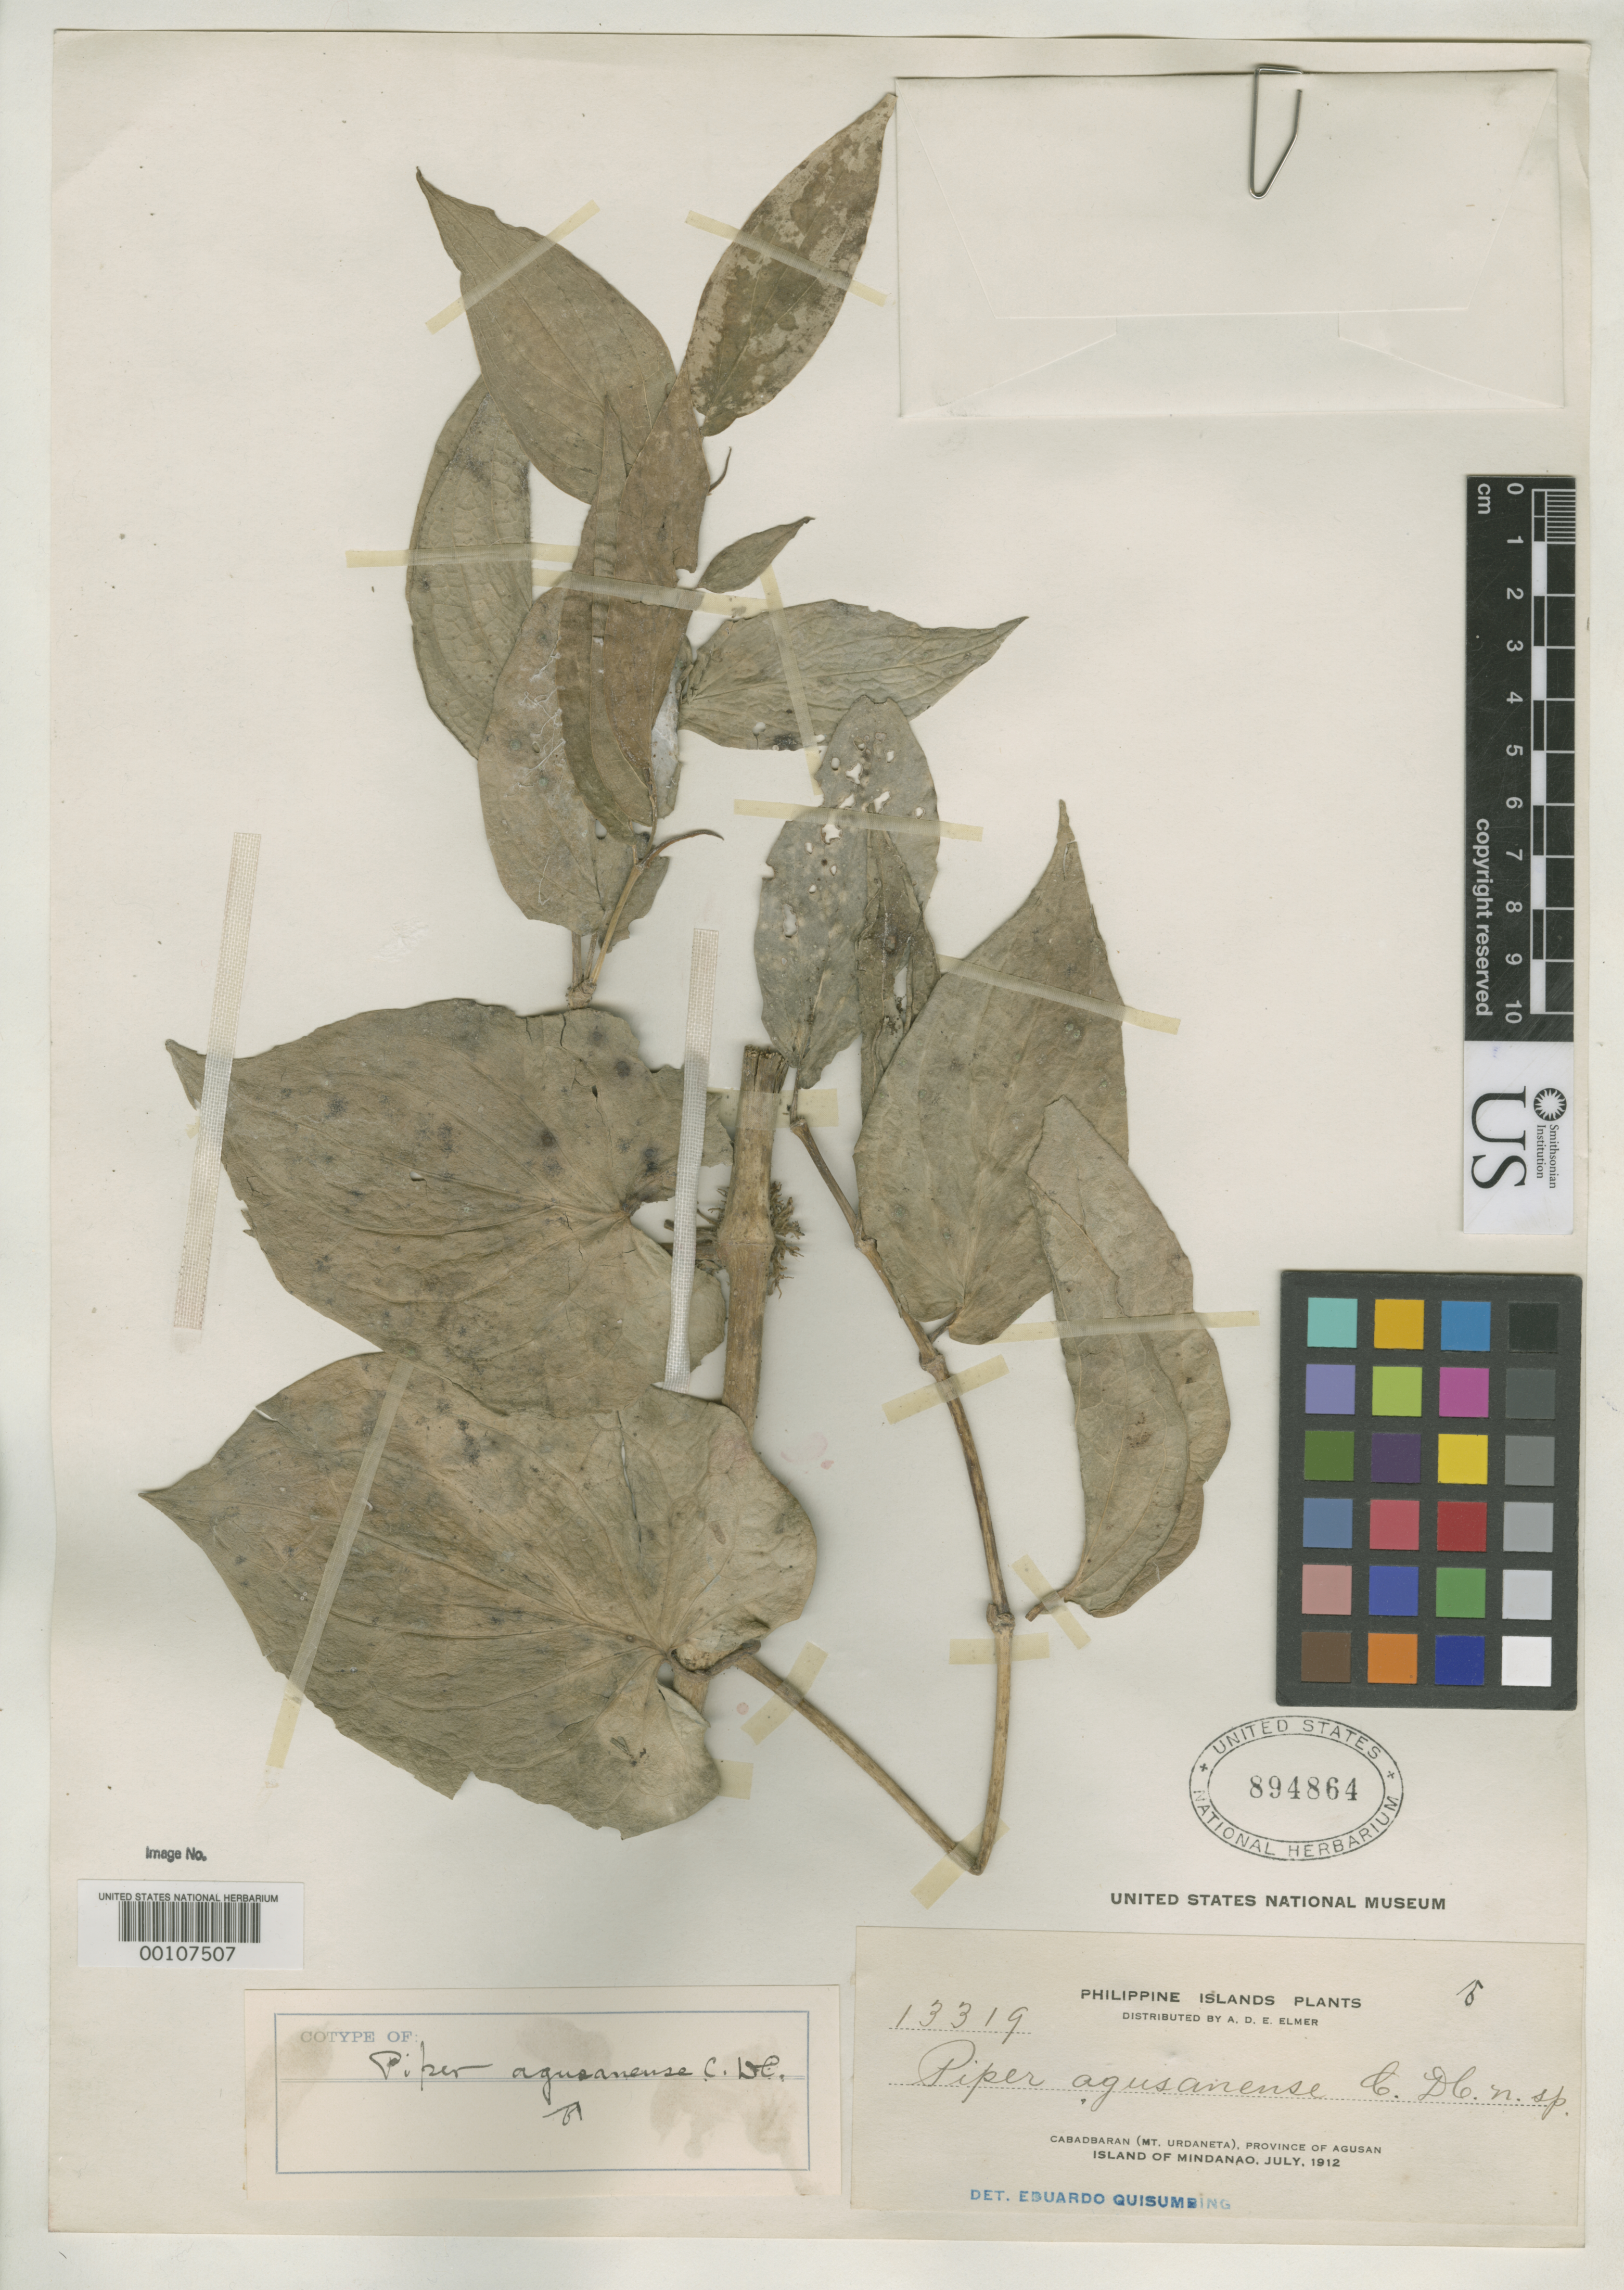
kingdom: Plantae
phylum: Tracheophyta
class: Magnoliopsida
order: Piperales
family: Piperaceae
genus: Piper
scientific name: Piper agusanense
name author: C. DC. in Elmer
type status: Isotype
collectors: A. D. E. Elmer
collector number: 13319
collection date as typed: Jul 1912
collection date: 1912-07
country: Philippines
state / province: Caraga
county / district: Agusan del Norte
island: Mindanao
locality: Cabadbaran, Mt. Urdaneta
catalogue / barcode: US 894864